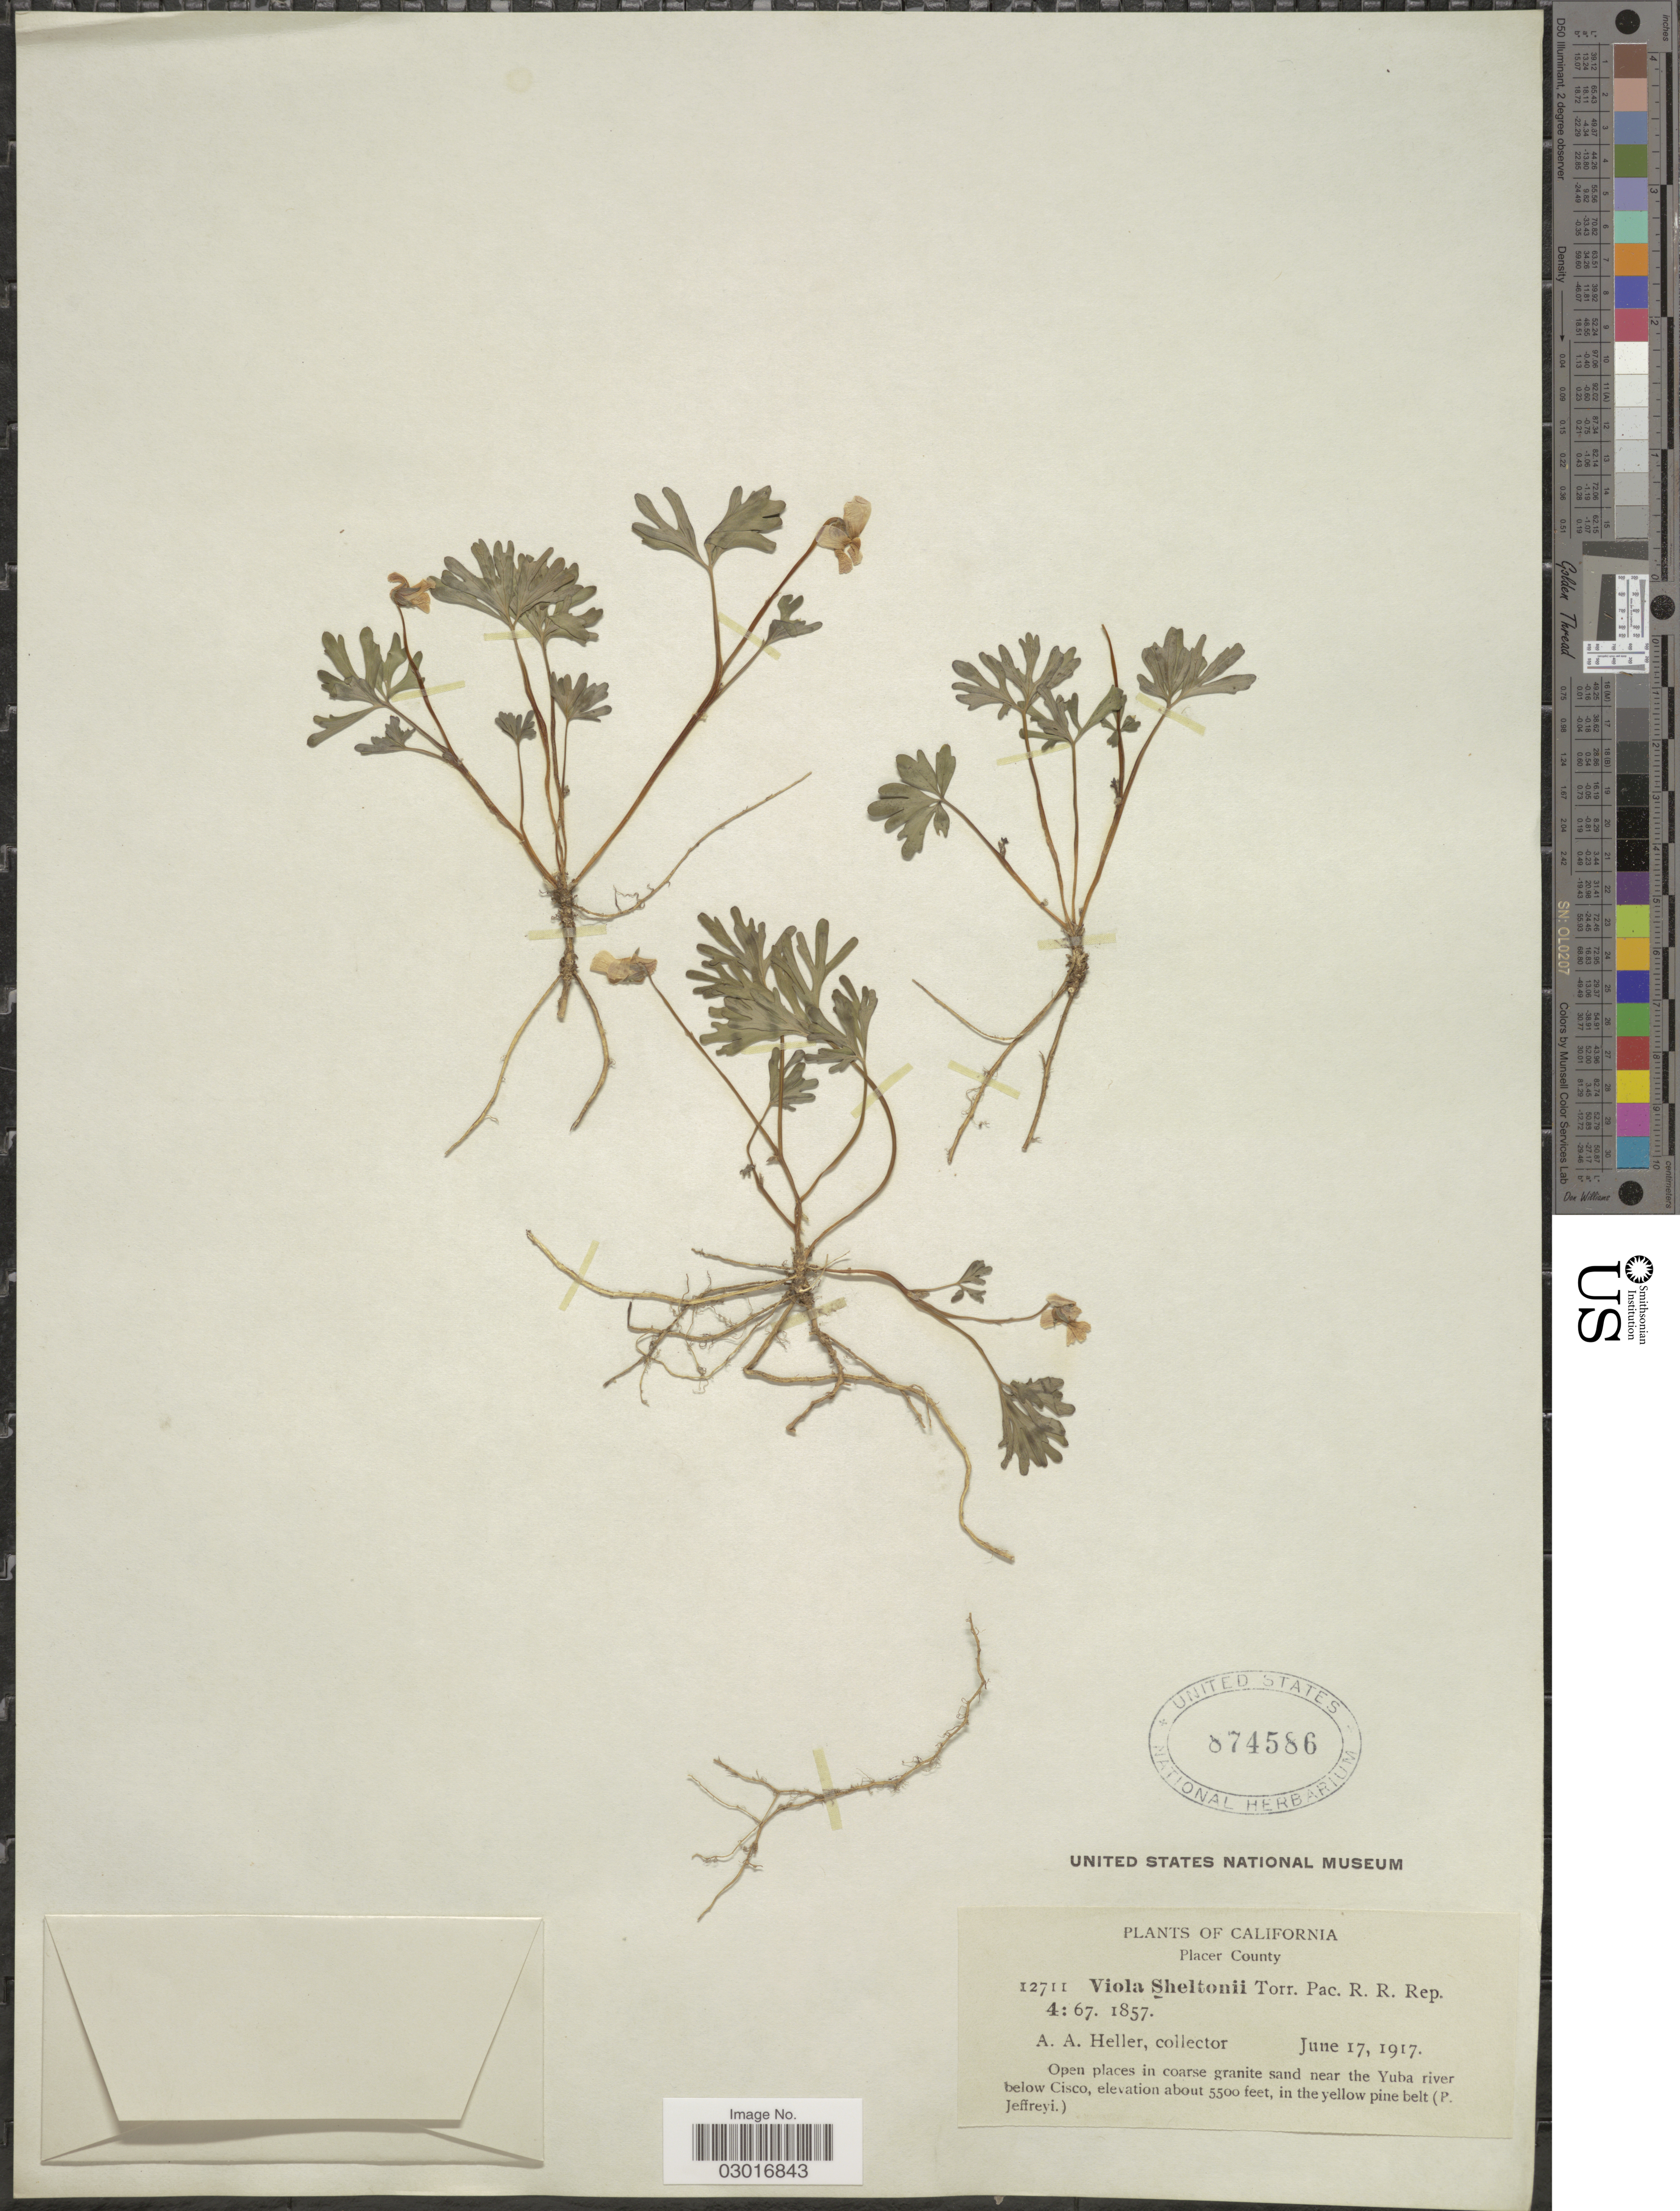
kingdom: Plantae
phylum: Tracheophyta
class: Magnoliopsida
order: Malpighiales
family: Violaceae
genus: Viola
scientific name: Viola sheltonii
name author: Torr.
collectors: A. A. Heller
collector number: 12711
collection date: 1917-06-17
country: United States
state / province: California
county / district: Placer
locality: Placer County. Granite sand near the Yuba river below Cisco.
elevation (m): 1676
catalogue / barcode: US 874586